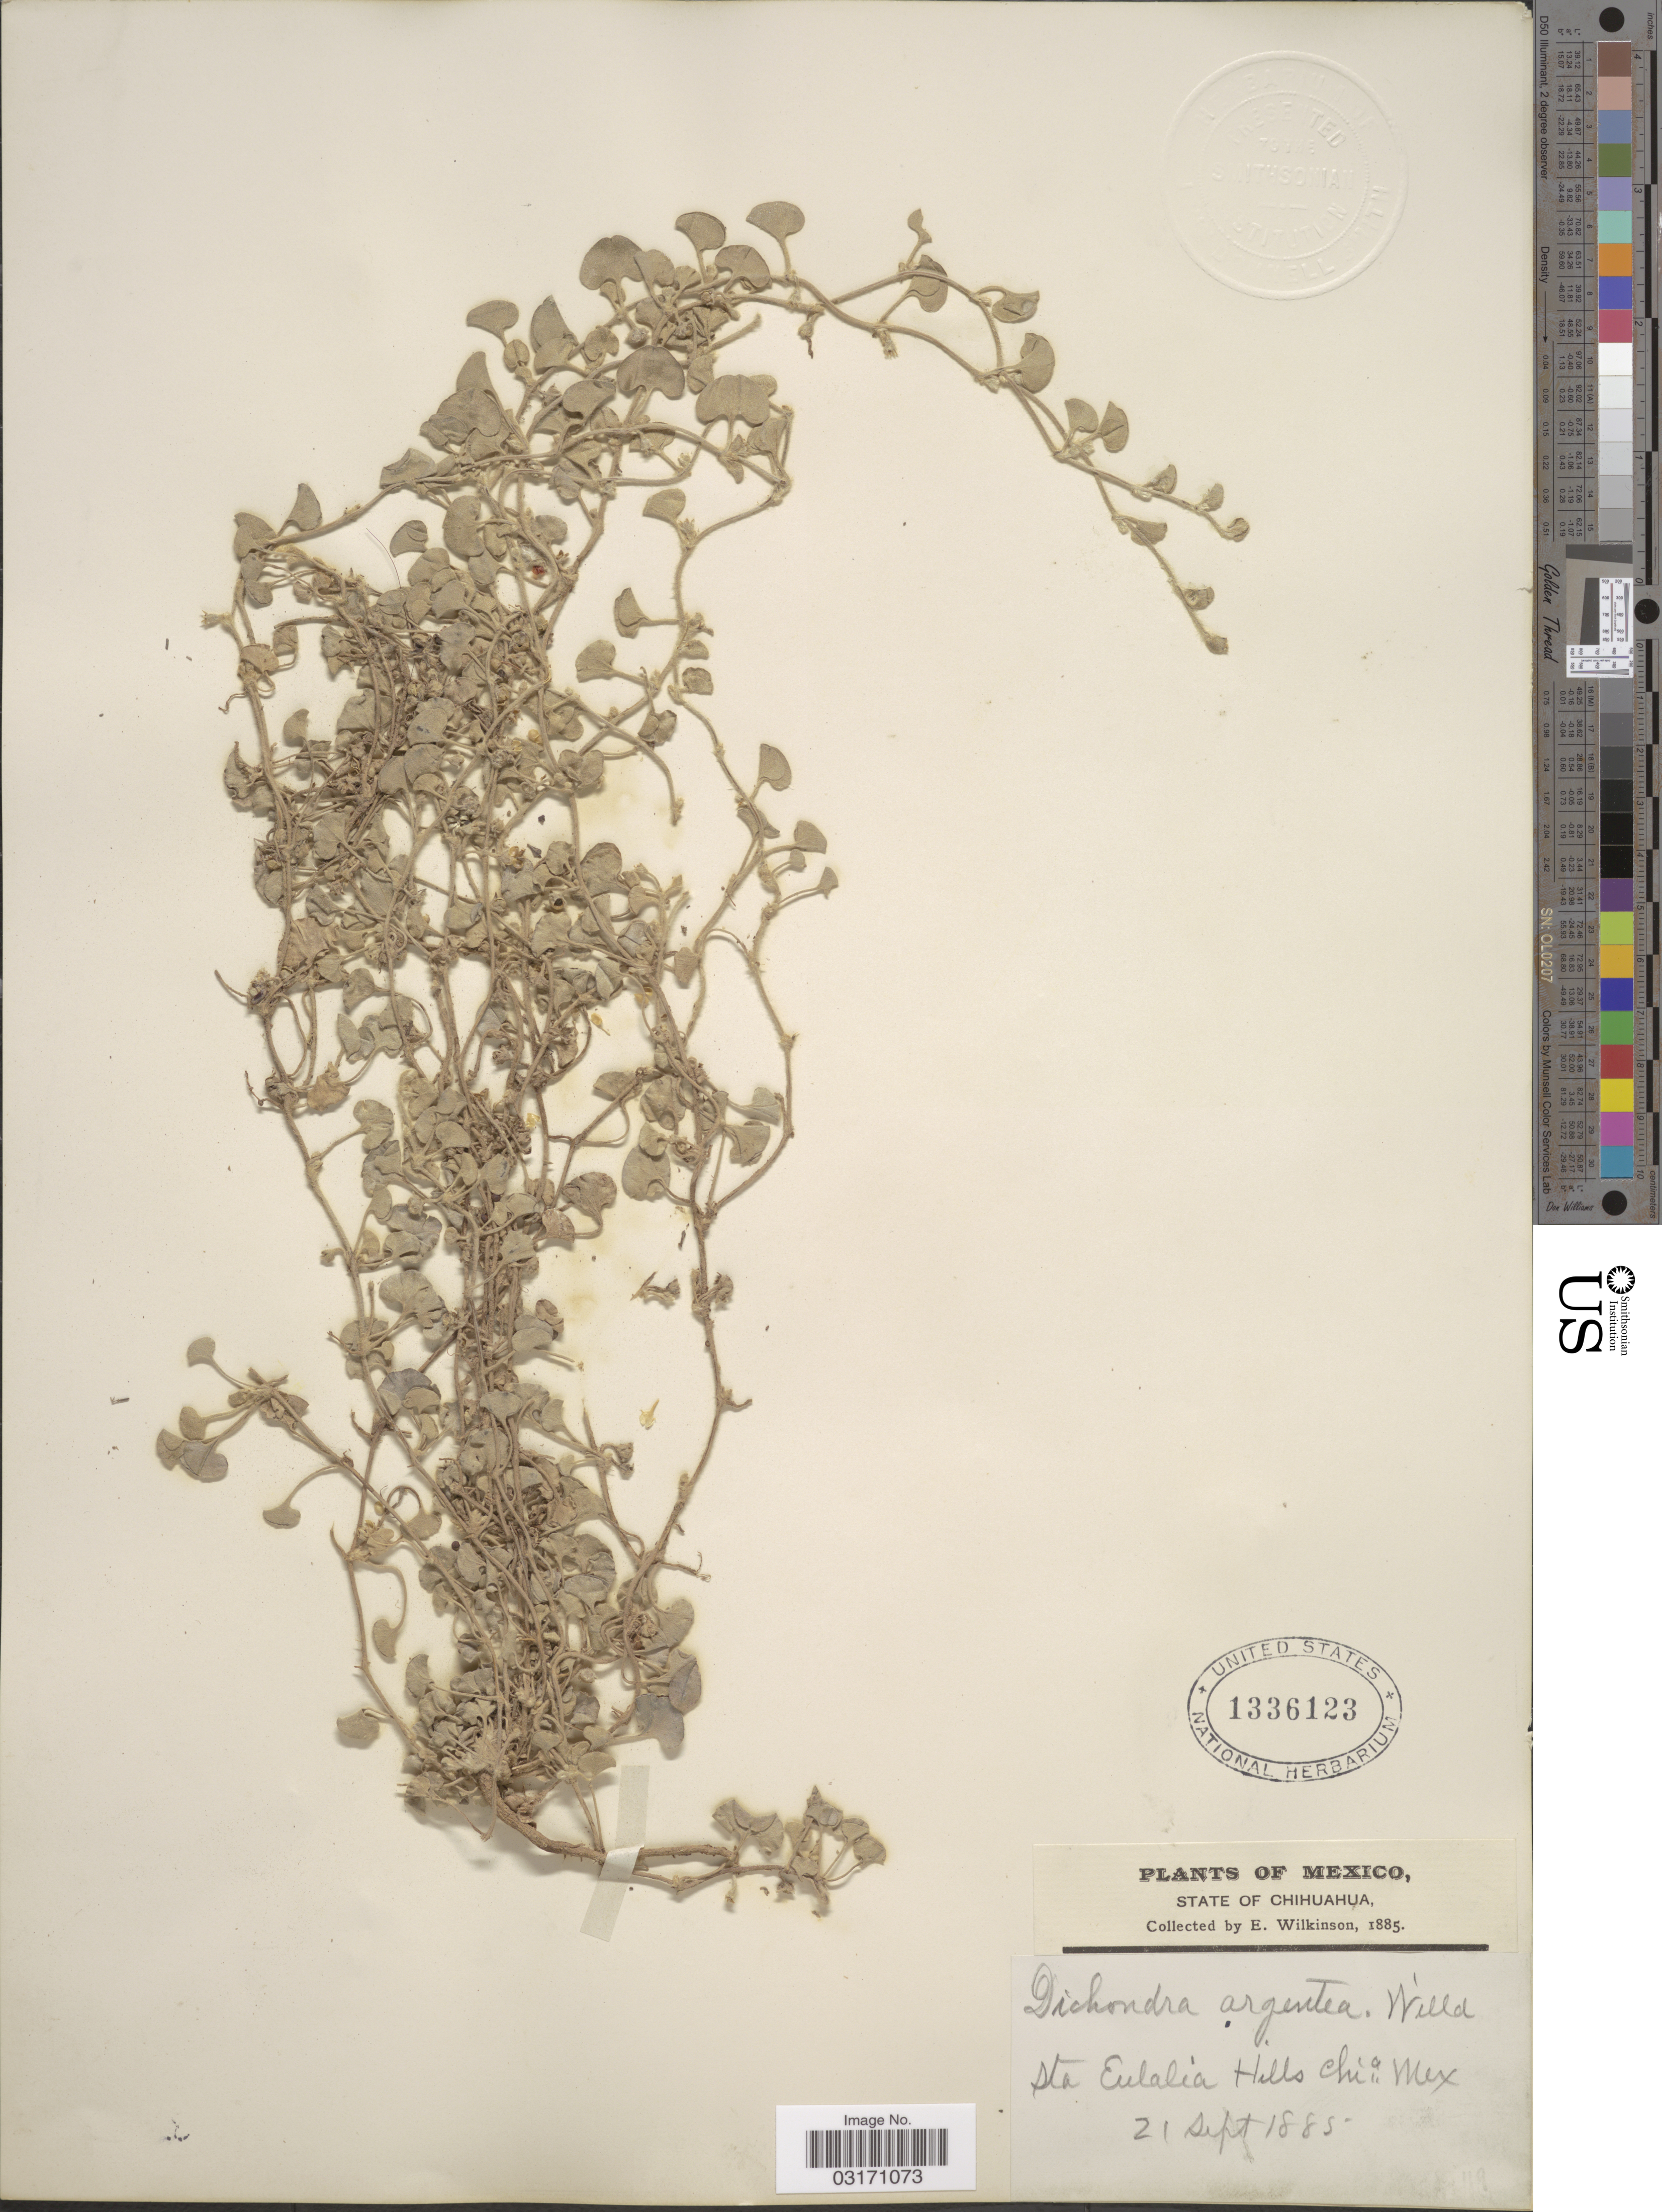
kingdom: Plantae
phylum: Tracheophyta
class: Magnoliopsida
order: Solanales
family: Convolvulaceae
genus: Dichondra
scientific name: Dichondra argentea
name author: Humb. & Bonpl. ex Willd.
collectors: E. Wilkinson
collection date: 1885-09-21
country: Mexico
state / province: Chihuahua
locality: Sta Eulalia Hills. State of Chihuahua.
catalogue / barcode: US 1336123